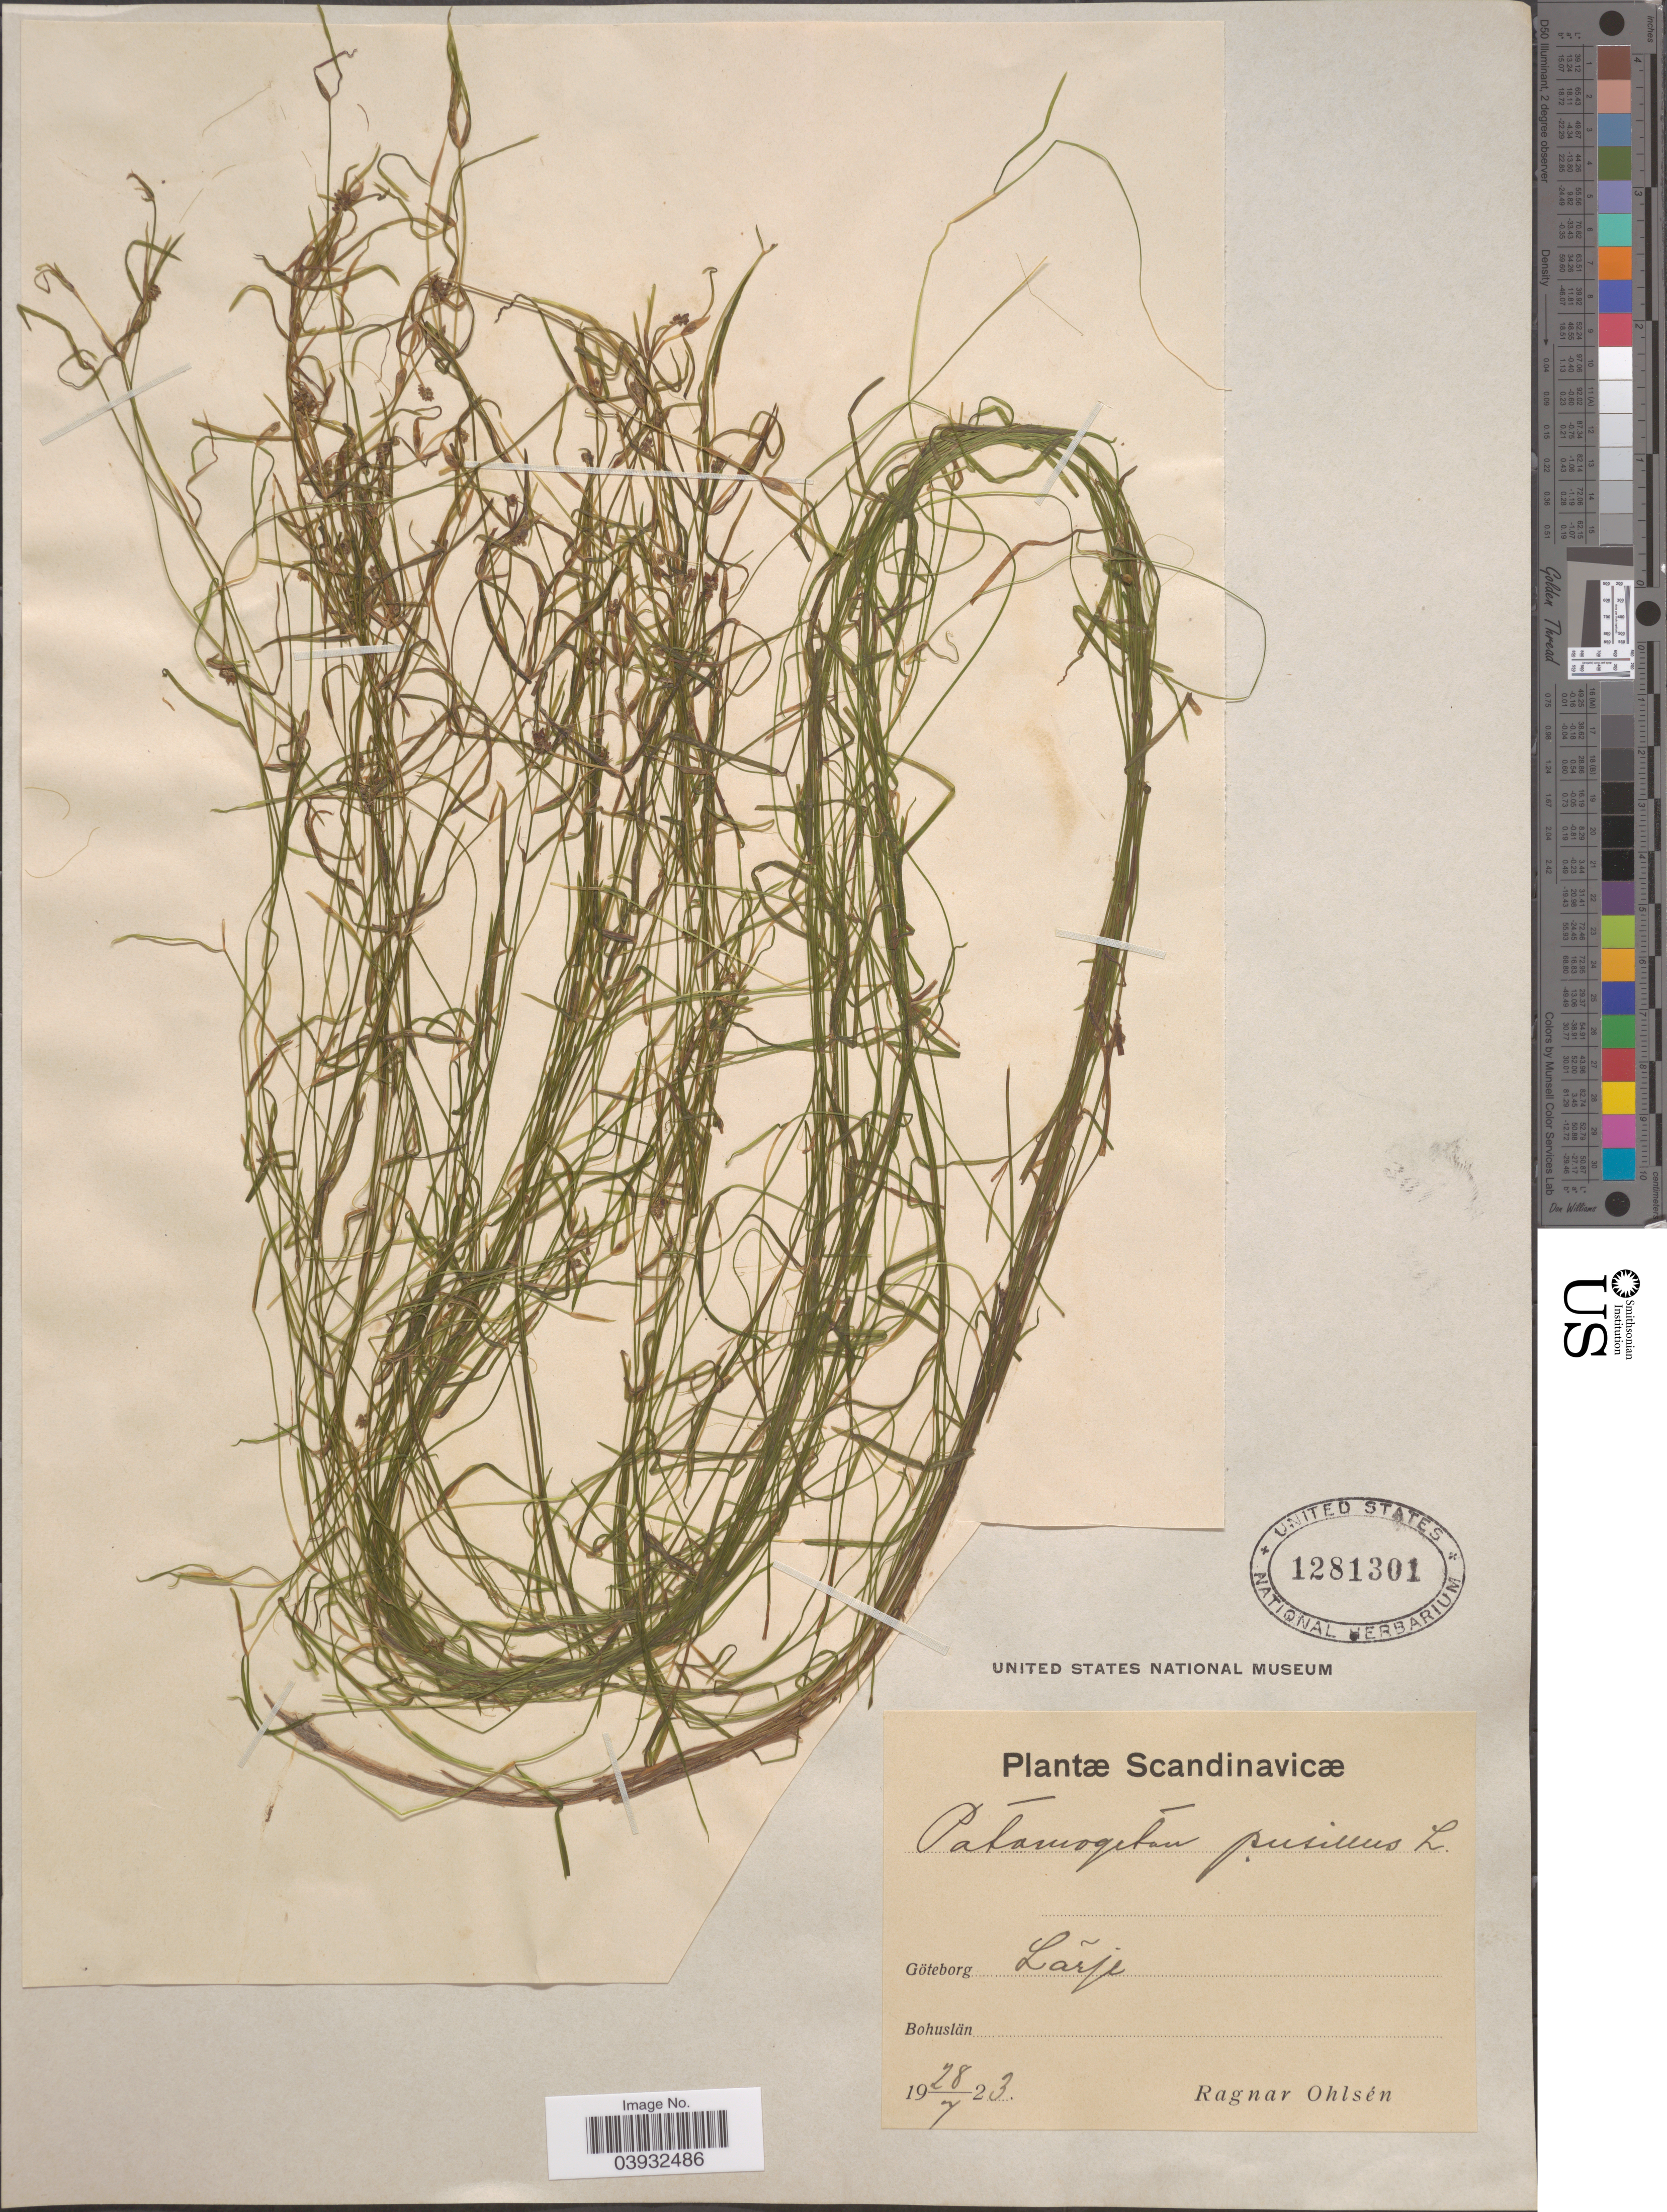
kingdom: Plantae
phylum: Tracheophyta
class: Liliopsida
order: Alismatales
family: Potamogetonaceae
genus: Potamogeton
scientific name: Potamogeton pusillus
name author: L.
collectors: R. Ohlsén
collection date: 1923-07-28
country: Sweden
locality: Scandinavicæ. Göteborg Lãrje.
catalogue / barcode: US 1281301